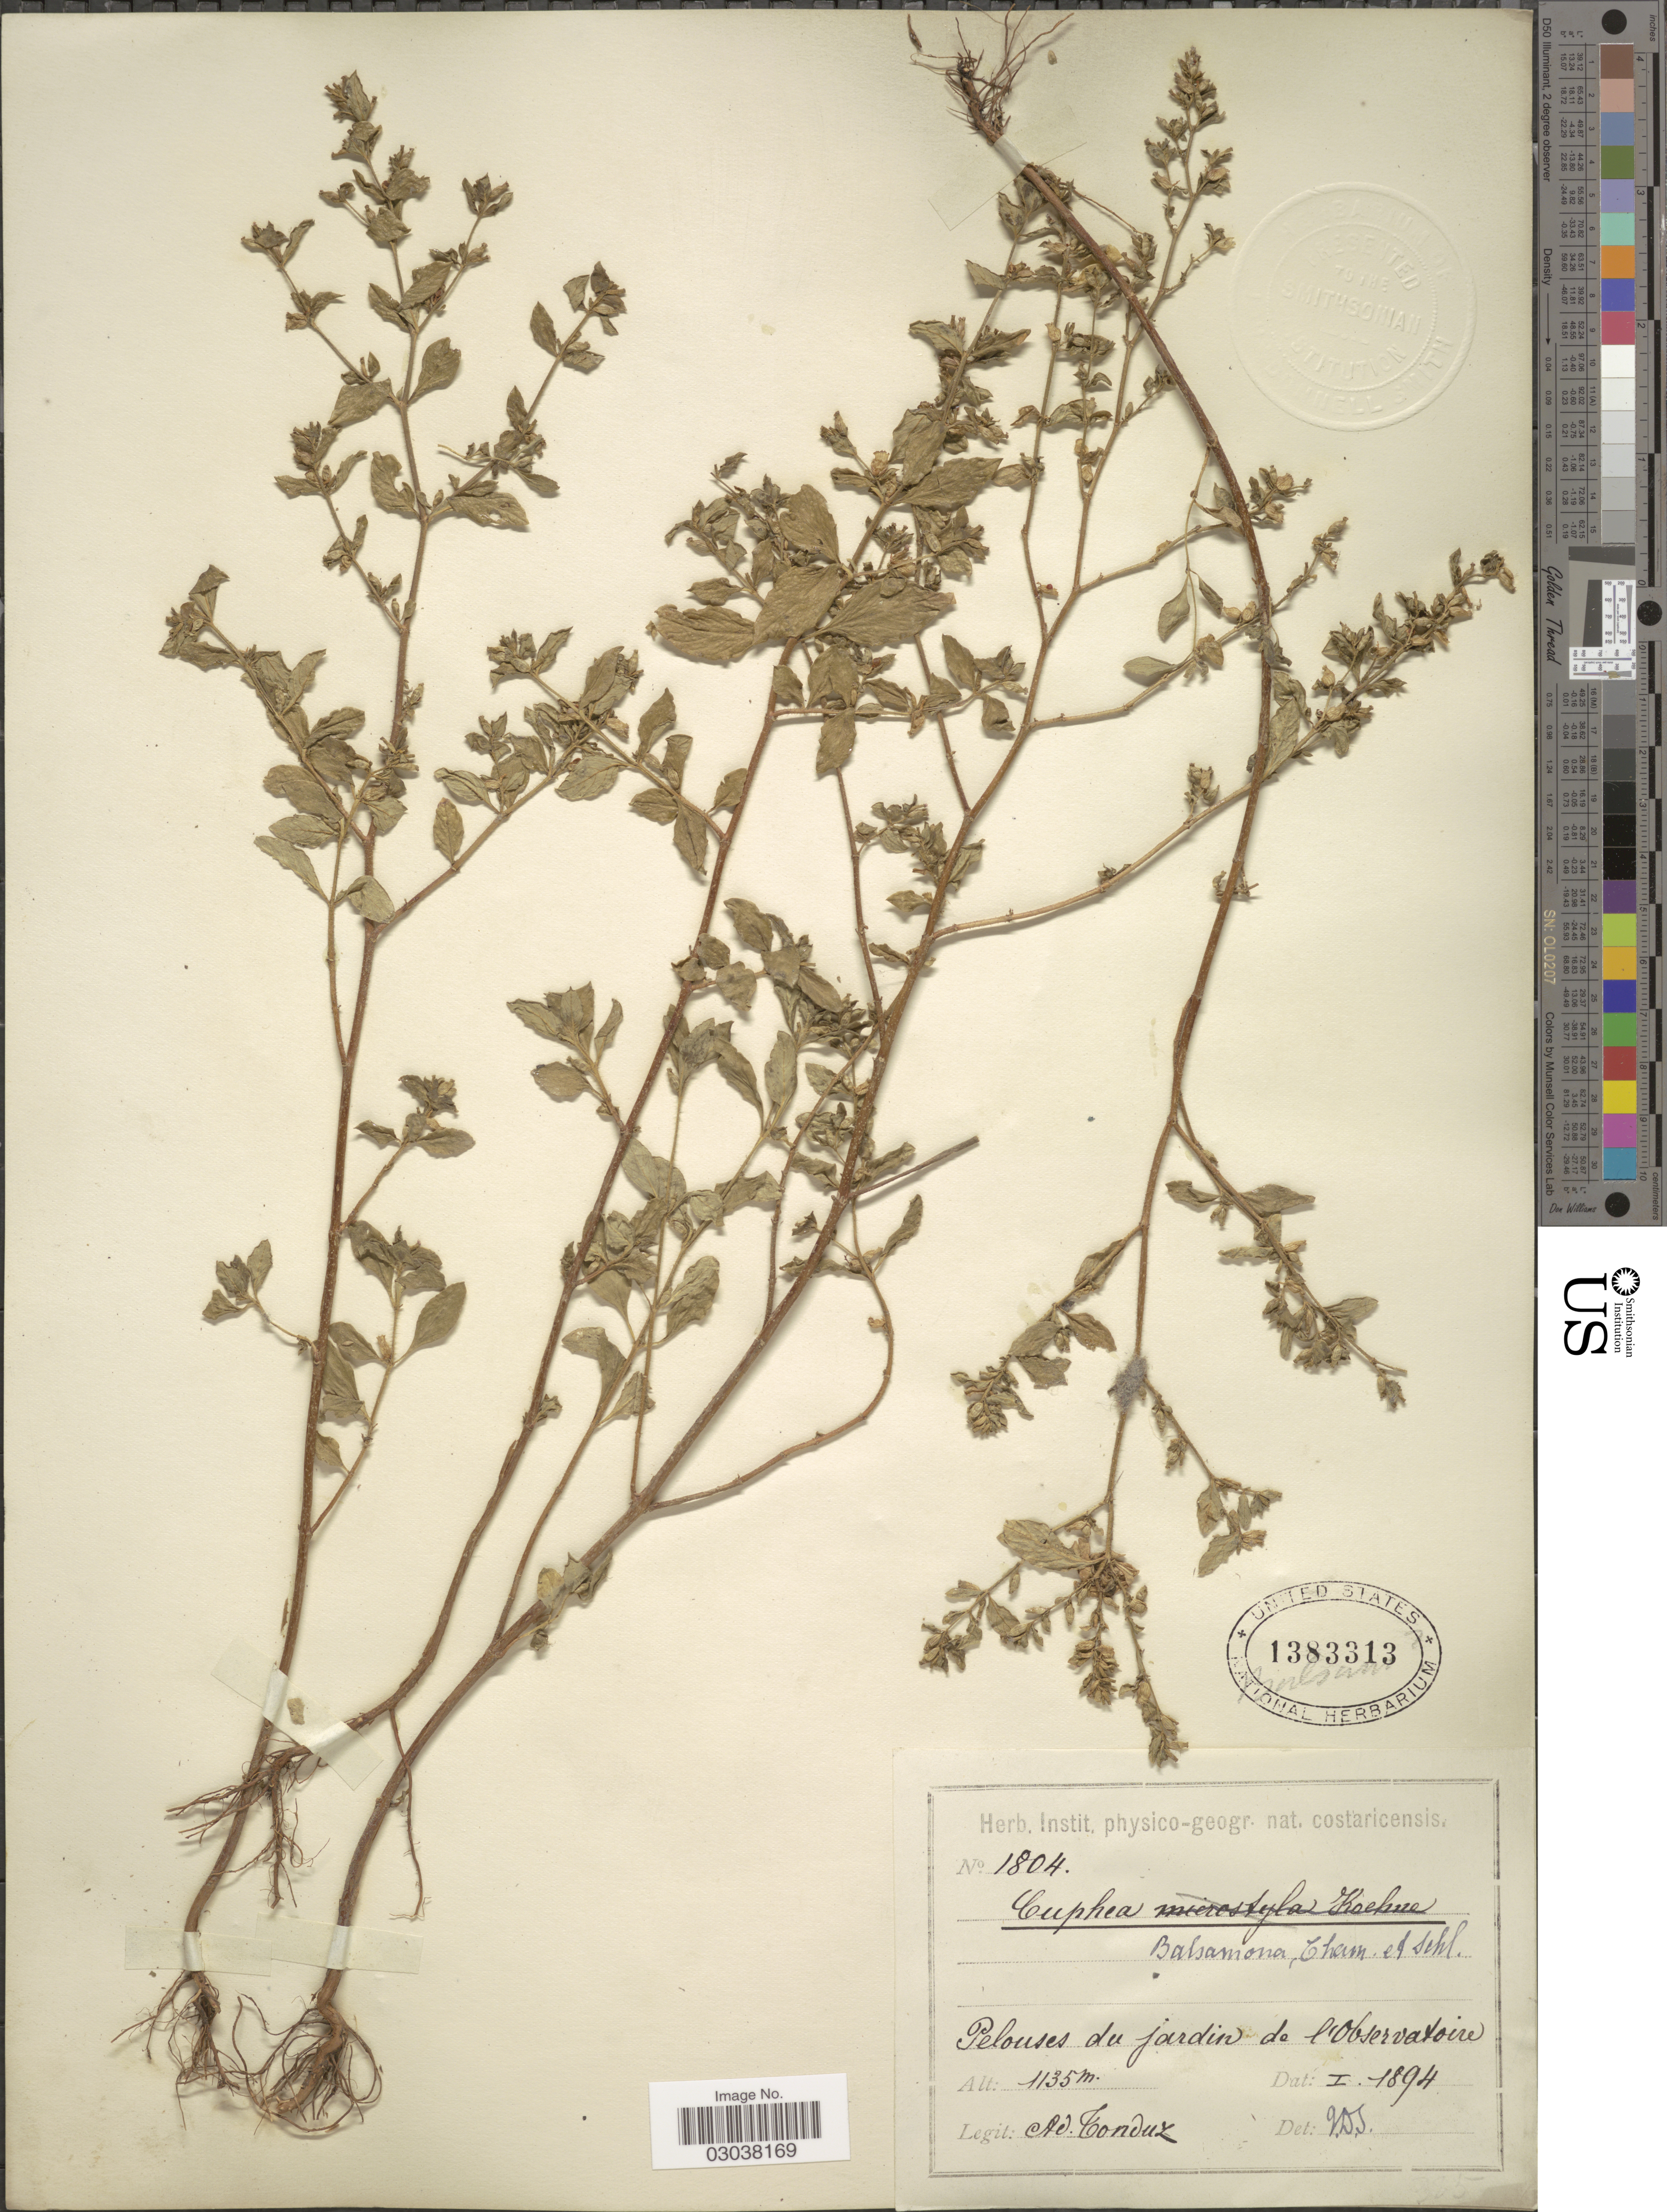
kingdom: Plantae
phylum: Tracheophyta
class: Magnoliopsida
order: Myrtales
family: Lythraceae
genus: Cuphea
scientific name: Cuphea carthagenensis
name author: (Jacq.) J.F. Macbr.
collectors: A. Tonduz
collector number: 1804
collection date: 1894-01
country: Costa Rica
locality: Pelouses di jardin de l'observatoire.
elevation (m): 1135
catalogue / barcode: US 1383313